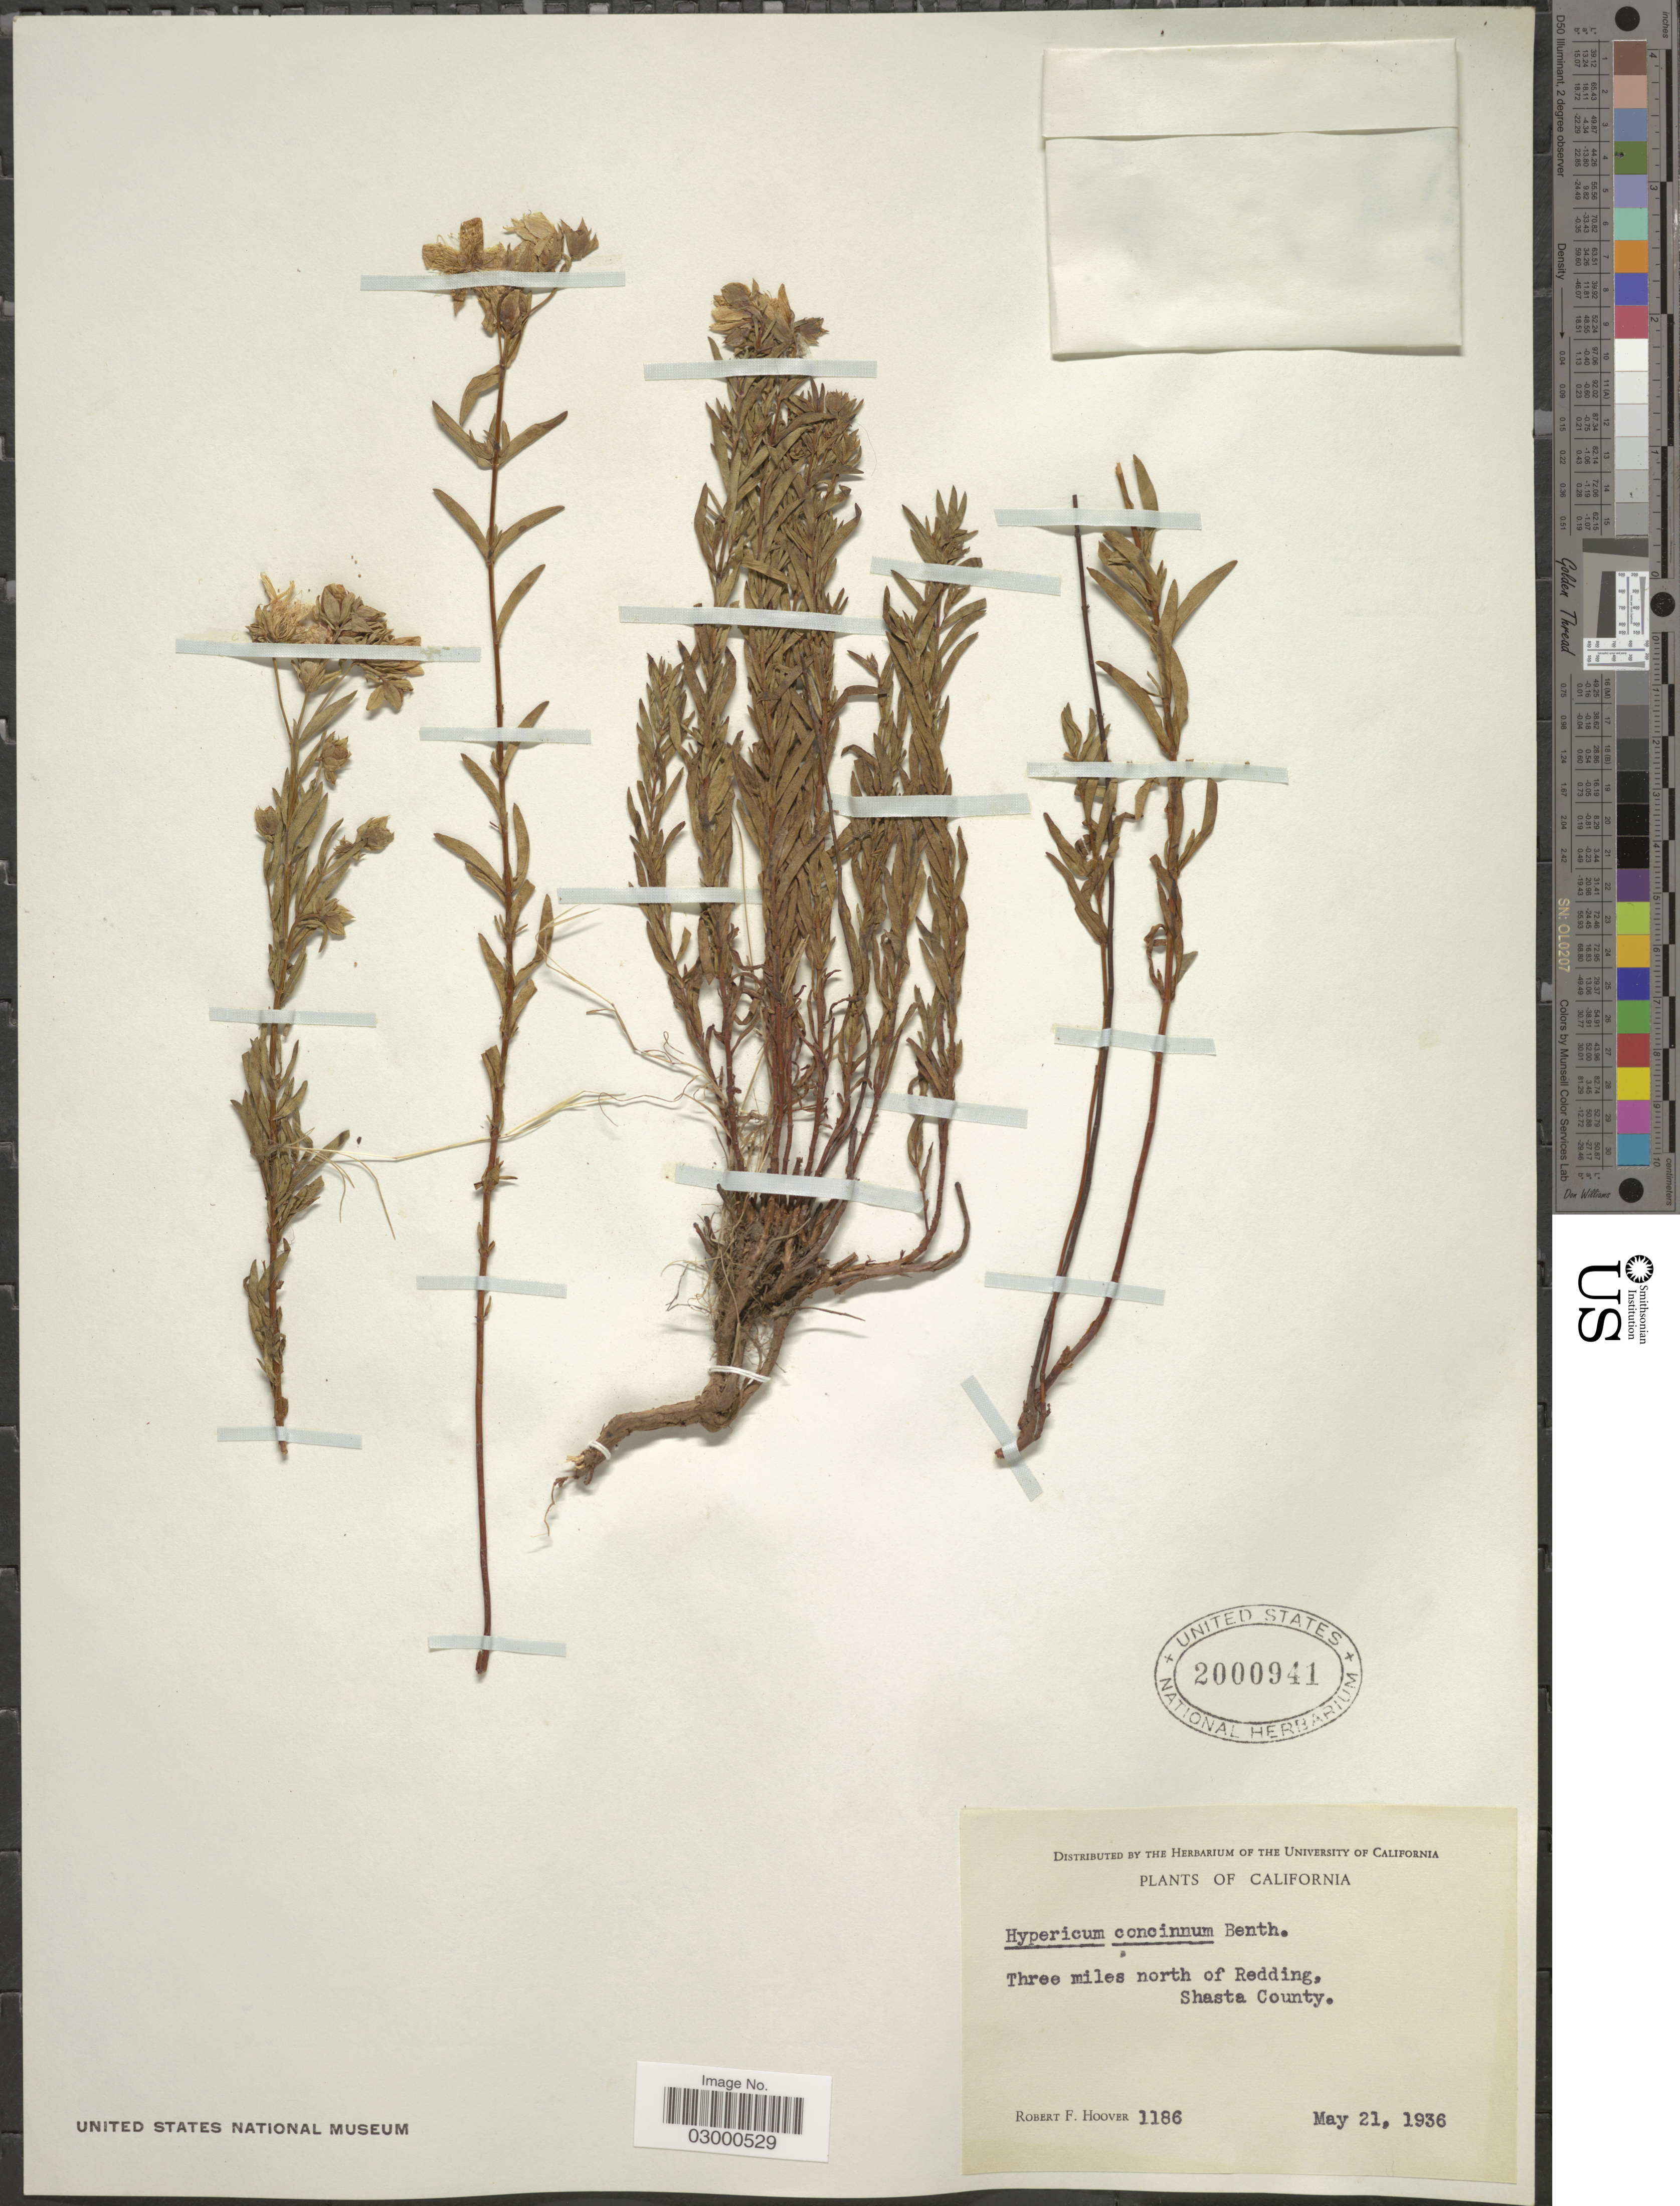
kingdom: Plantae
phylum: Tracheophyta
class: Magnoliopsida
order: Malpighiales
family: Hypericaceae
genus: Hypericum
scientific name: Hypericum concinnum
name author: Benth.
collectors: R. F. Hoover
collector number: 1186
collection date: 1936-05-21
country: United States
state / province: California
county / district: Shasta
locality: Three miles north of Redding, Shasta County.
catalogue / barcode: US 2000941